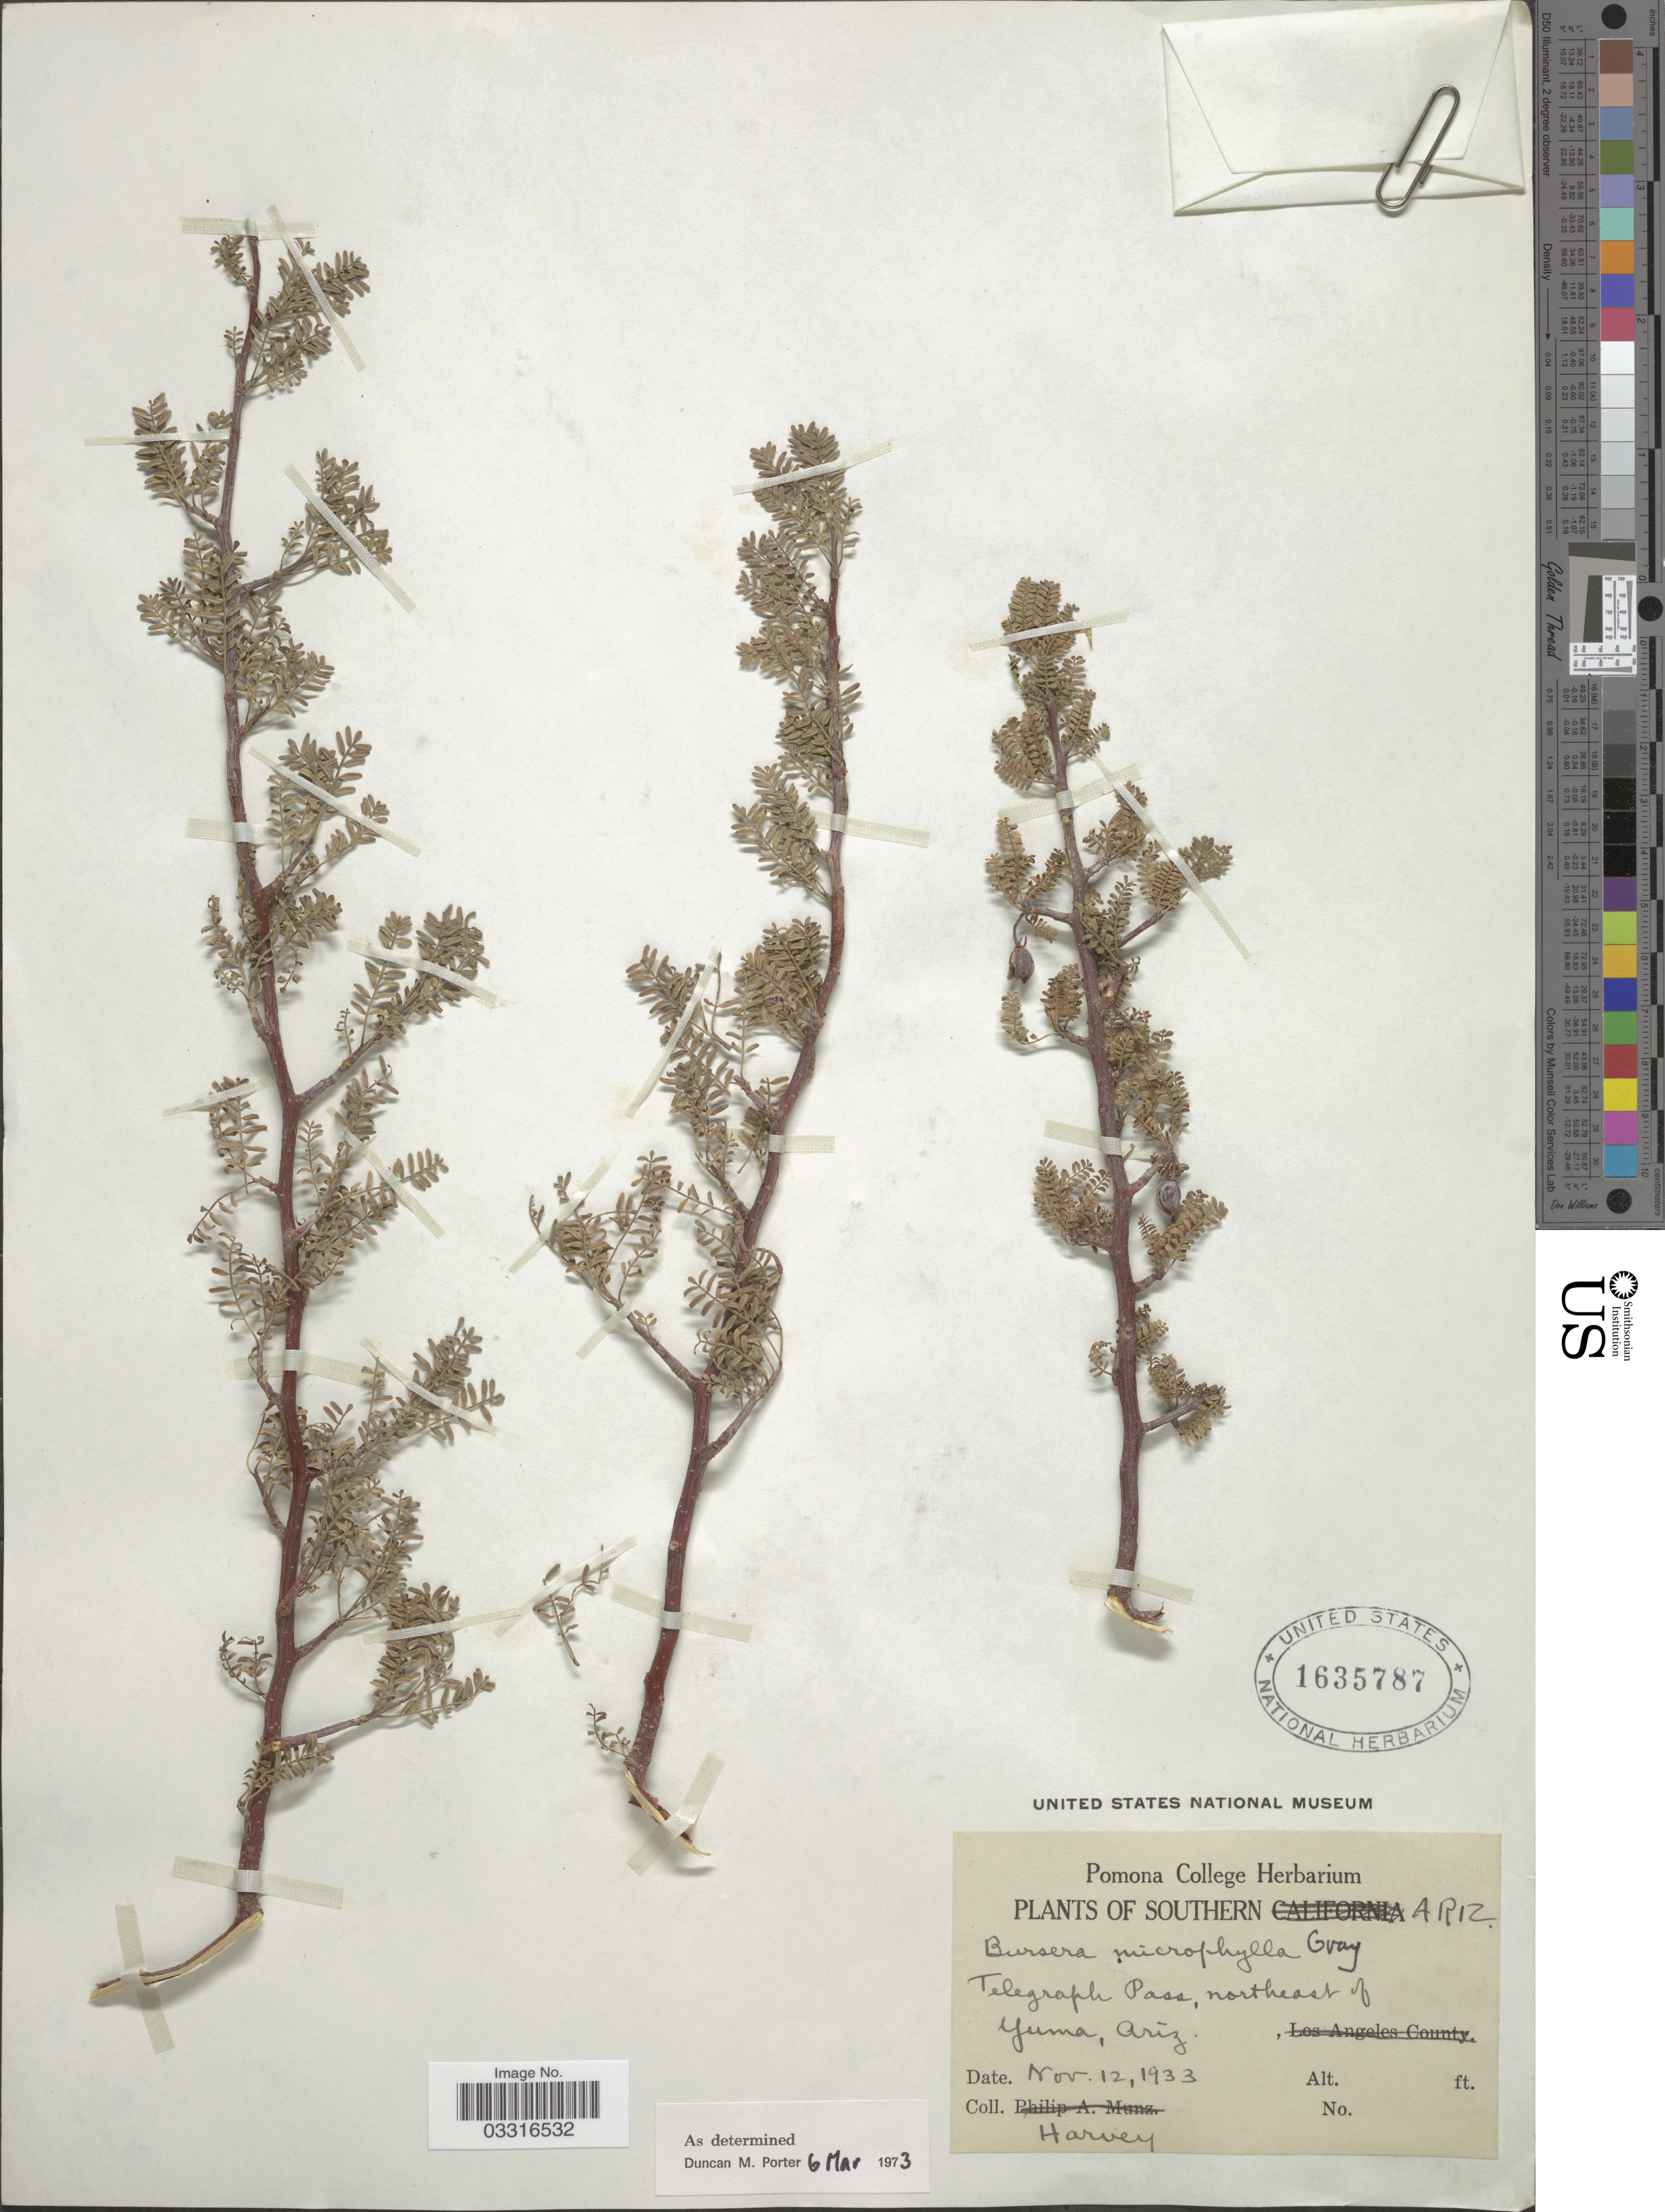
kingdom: Plantae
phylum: Tracheophyta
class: Magnoliopsida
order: Sapindales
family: Burseraceae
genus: Bursera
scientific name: Bursera microphylla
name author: A. Gray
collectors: -. Harvey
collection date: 1933-11-12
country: United States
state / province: Arizona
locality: Telegraph Pass, northeast of Yuma.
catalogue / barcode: US 1635787